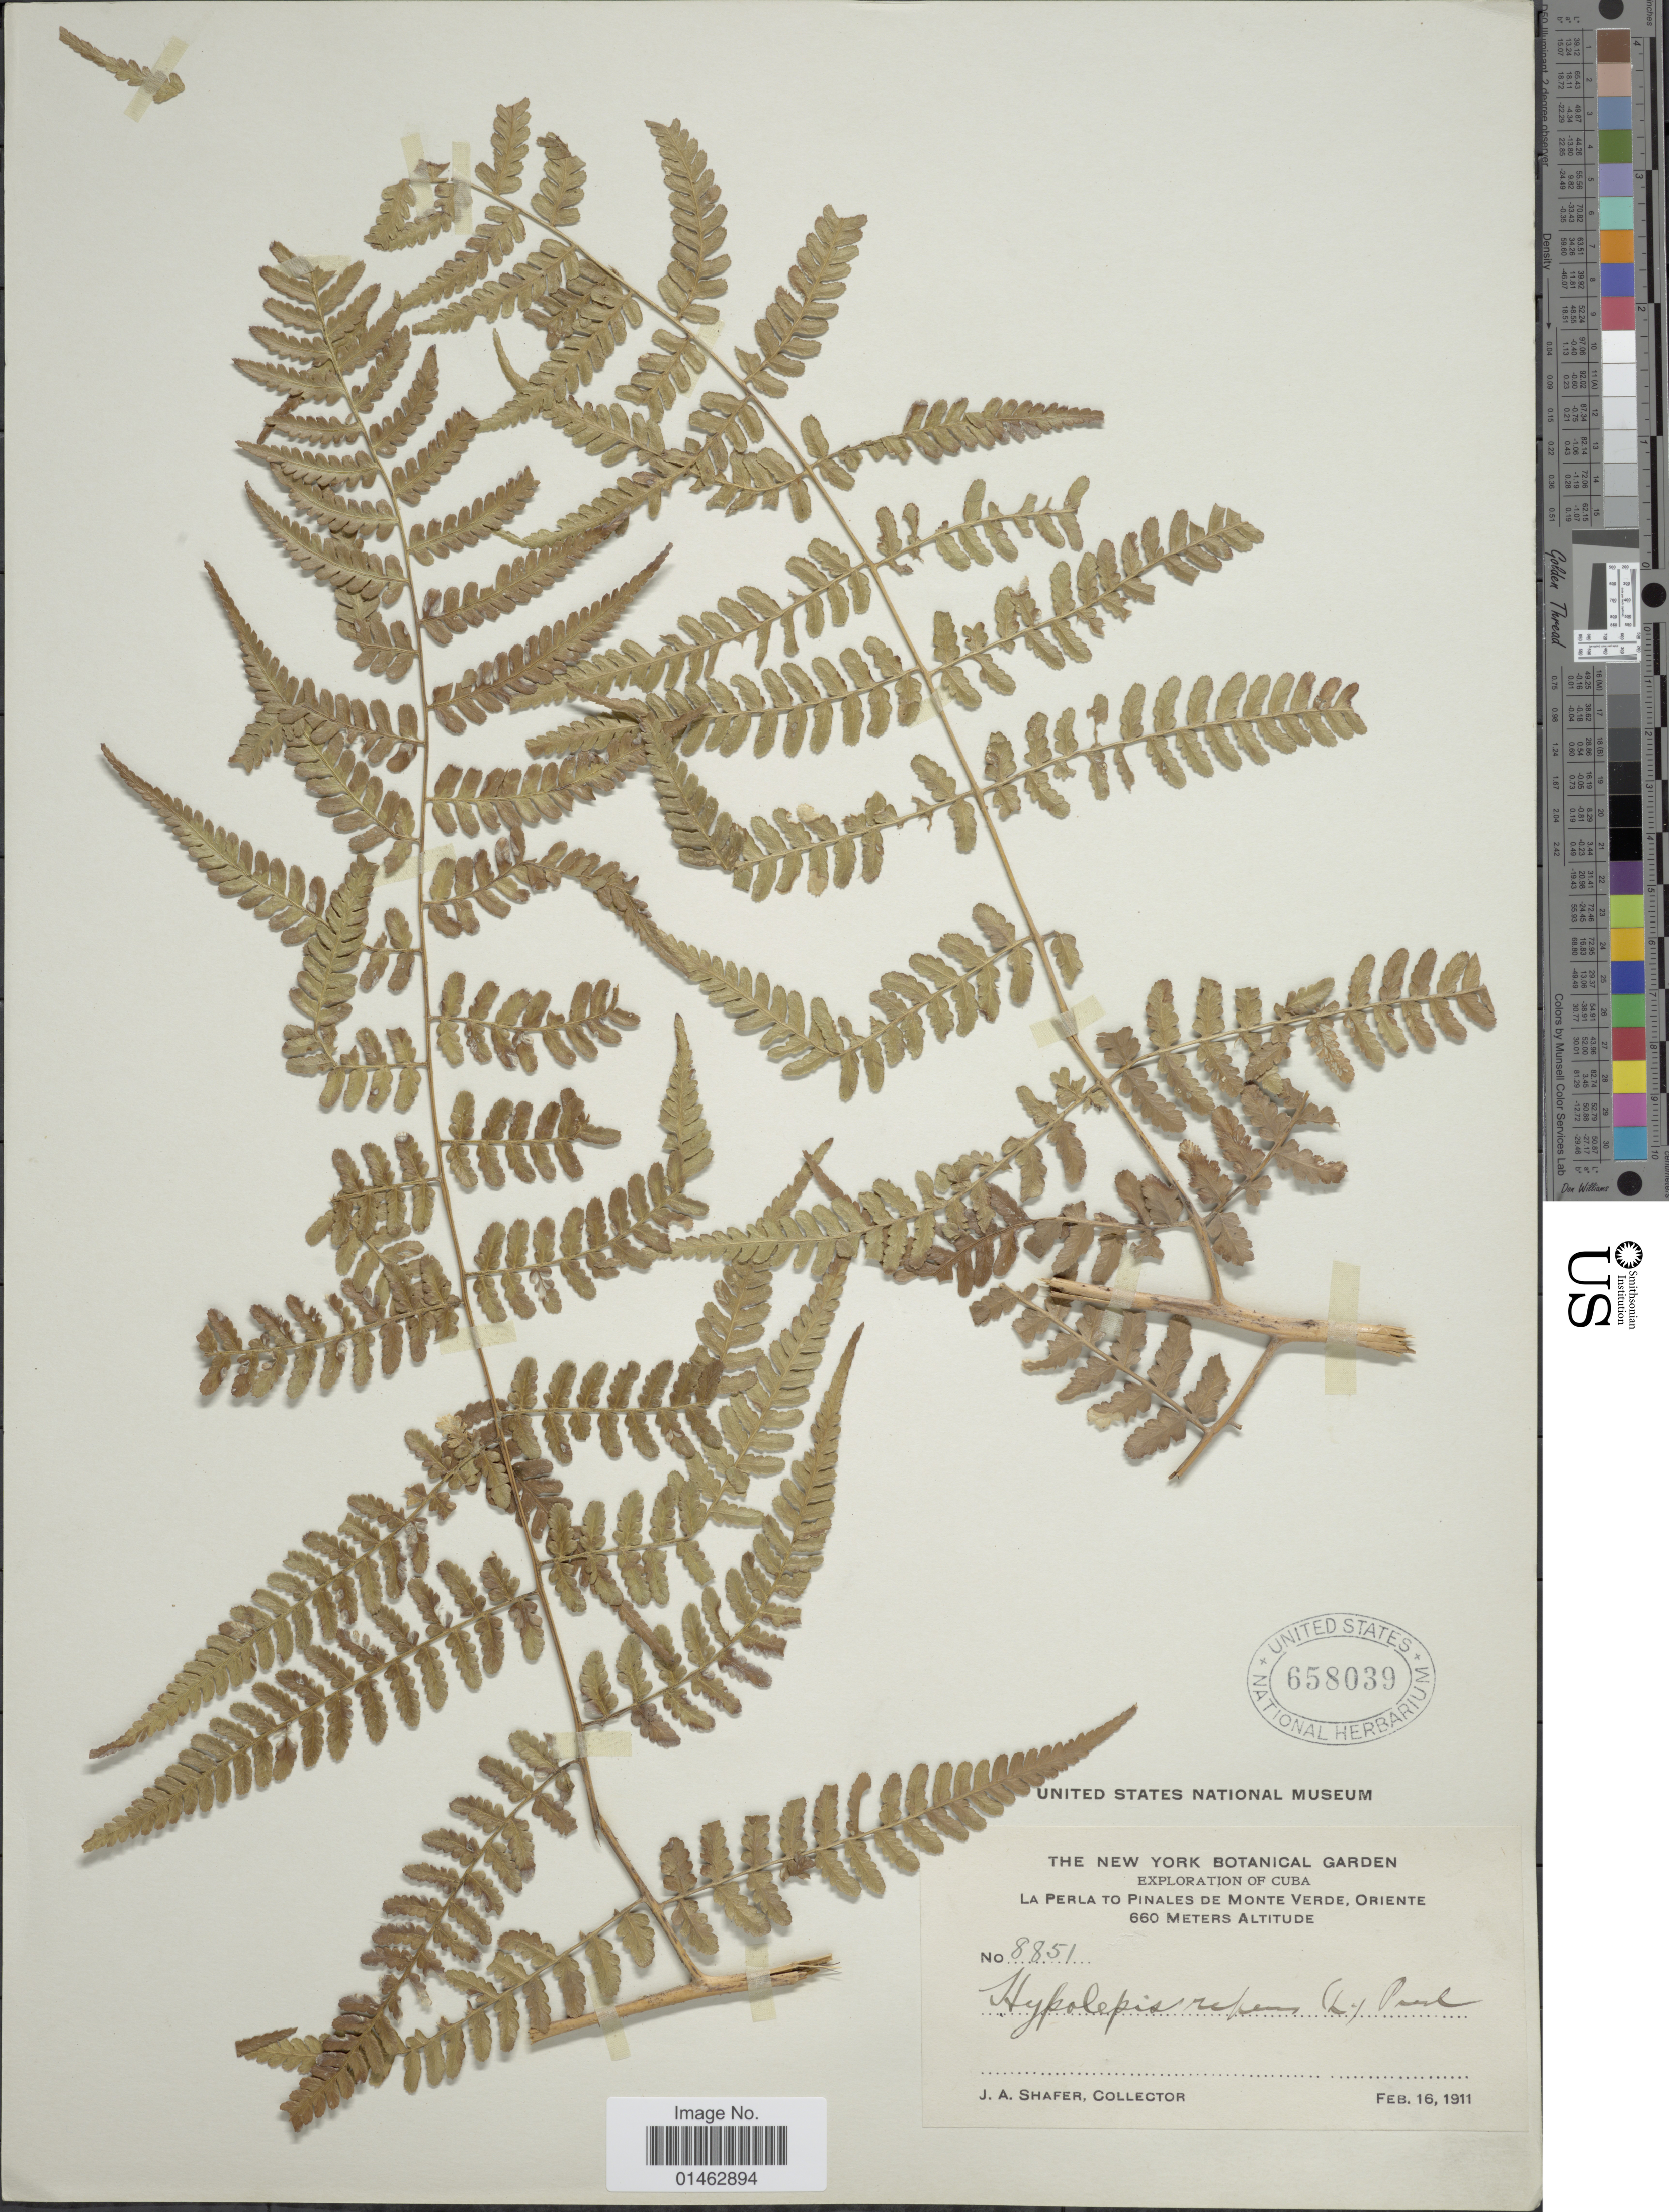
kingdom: Plantae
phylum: Tracheophyta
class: Polypodiopsida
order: Polypodiales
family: Dennstaedtiaceae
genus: Hypolepis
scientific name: Hypolepis repens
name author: (L.) C. Presl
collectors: J. A. Shafer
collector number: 8851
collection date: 1911-02-16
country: Cuba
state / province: Oriente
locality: La Perla to Pinales de Monte Verde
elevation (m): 660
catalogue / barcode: US 658039